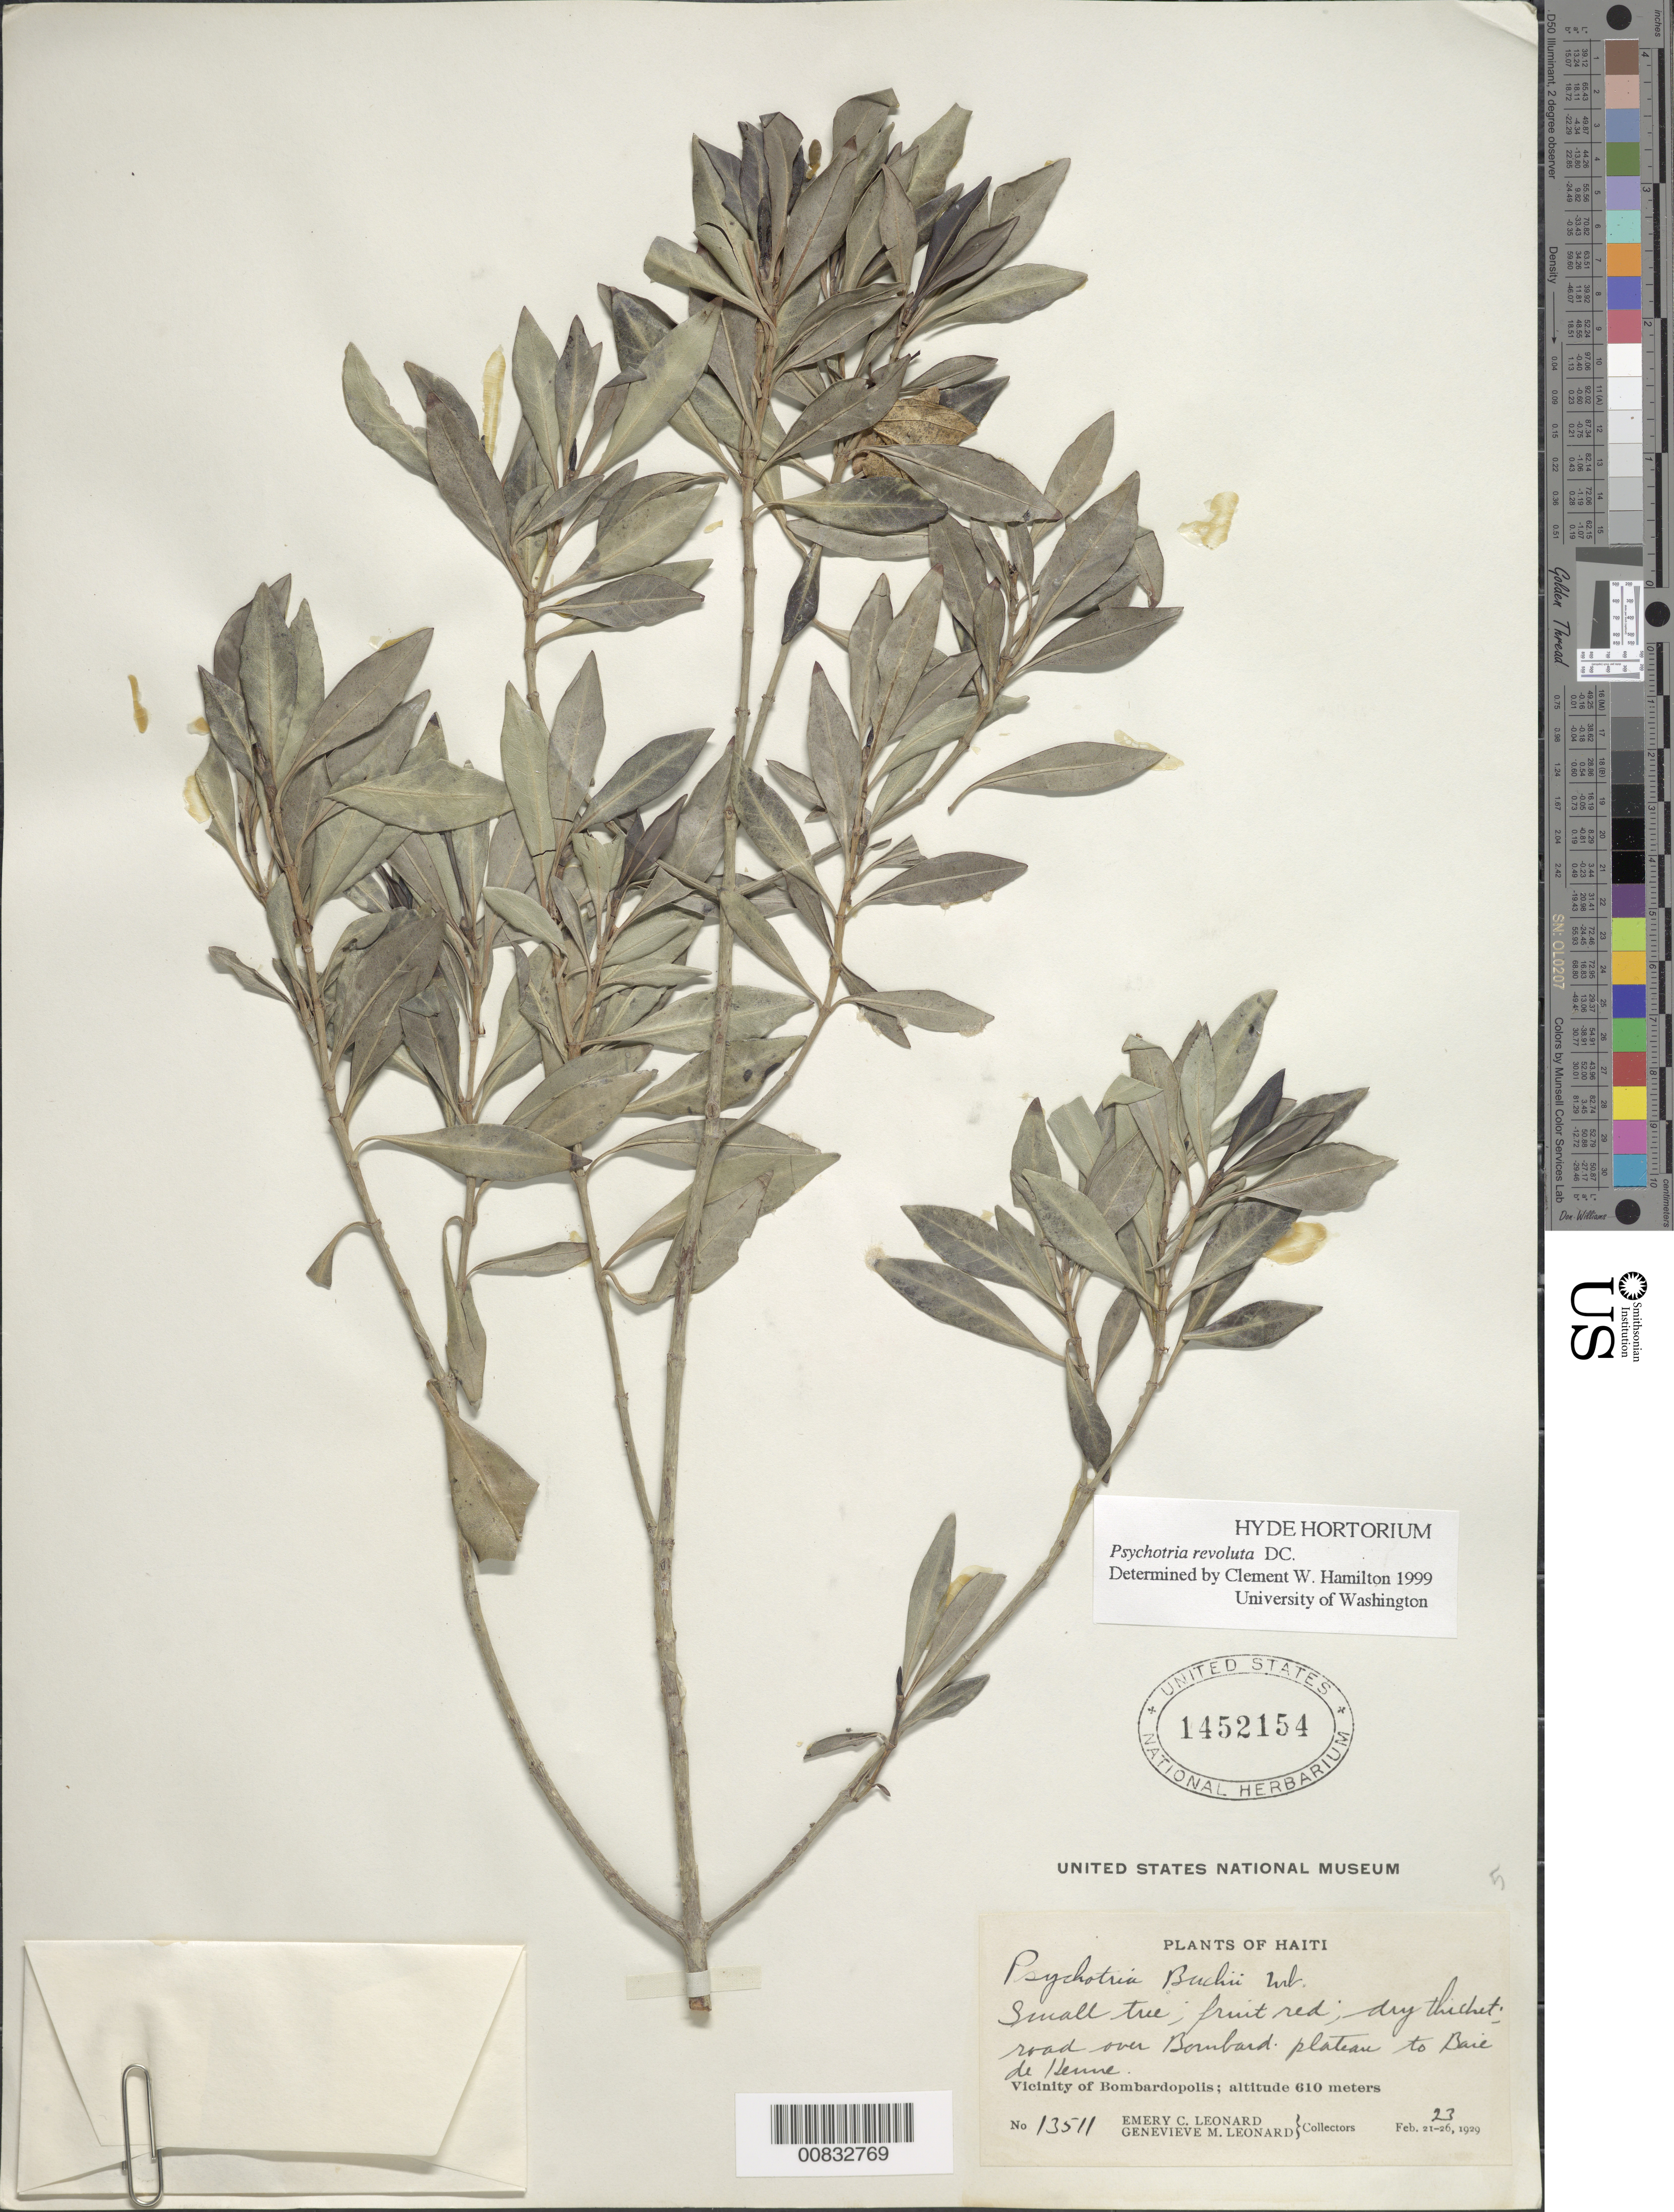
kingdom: Plantae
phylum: Tracheophyta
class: Magnoliopsida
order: Gentianales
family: Rubiaceae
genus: Psychotria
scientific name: Psychotria revoluta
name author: DC.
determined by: Hamilton, C. W.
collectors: E. C. Leonard & G. M. Leonard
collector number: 13511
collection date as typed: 23 Feb 1929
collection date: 1929-02-23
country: Haiti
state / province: Nord-Ouest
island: Hispaniola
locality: Vicinity of Bombardopolis, road over Bombardopolis Plateau to Baie de Herme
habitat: Dry thicket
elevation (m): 610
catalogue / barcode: US 1452154